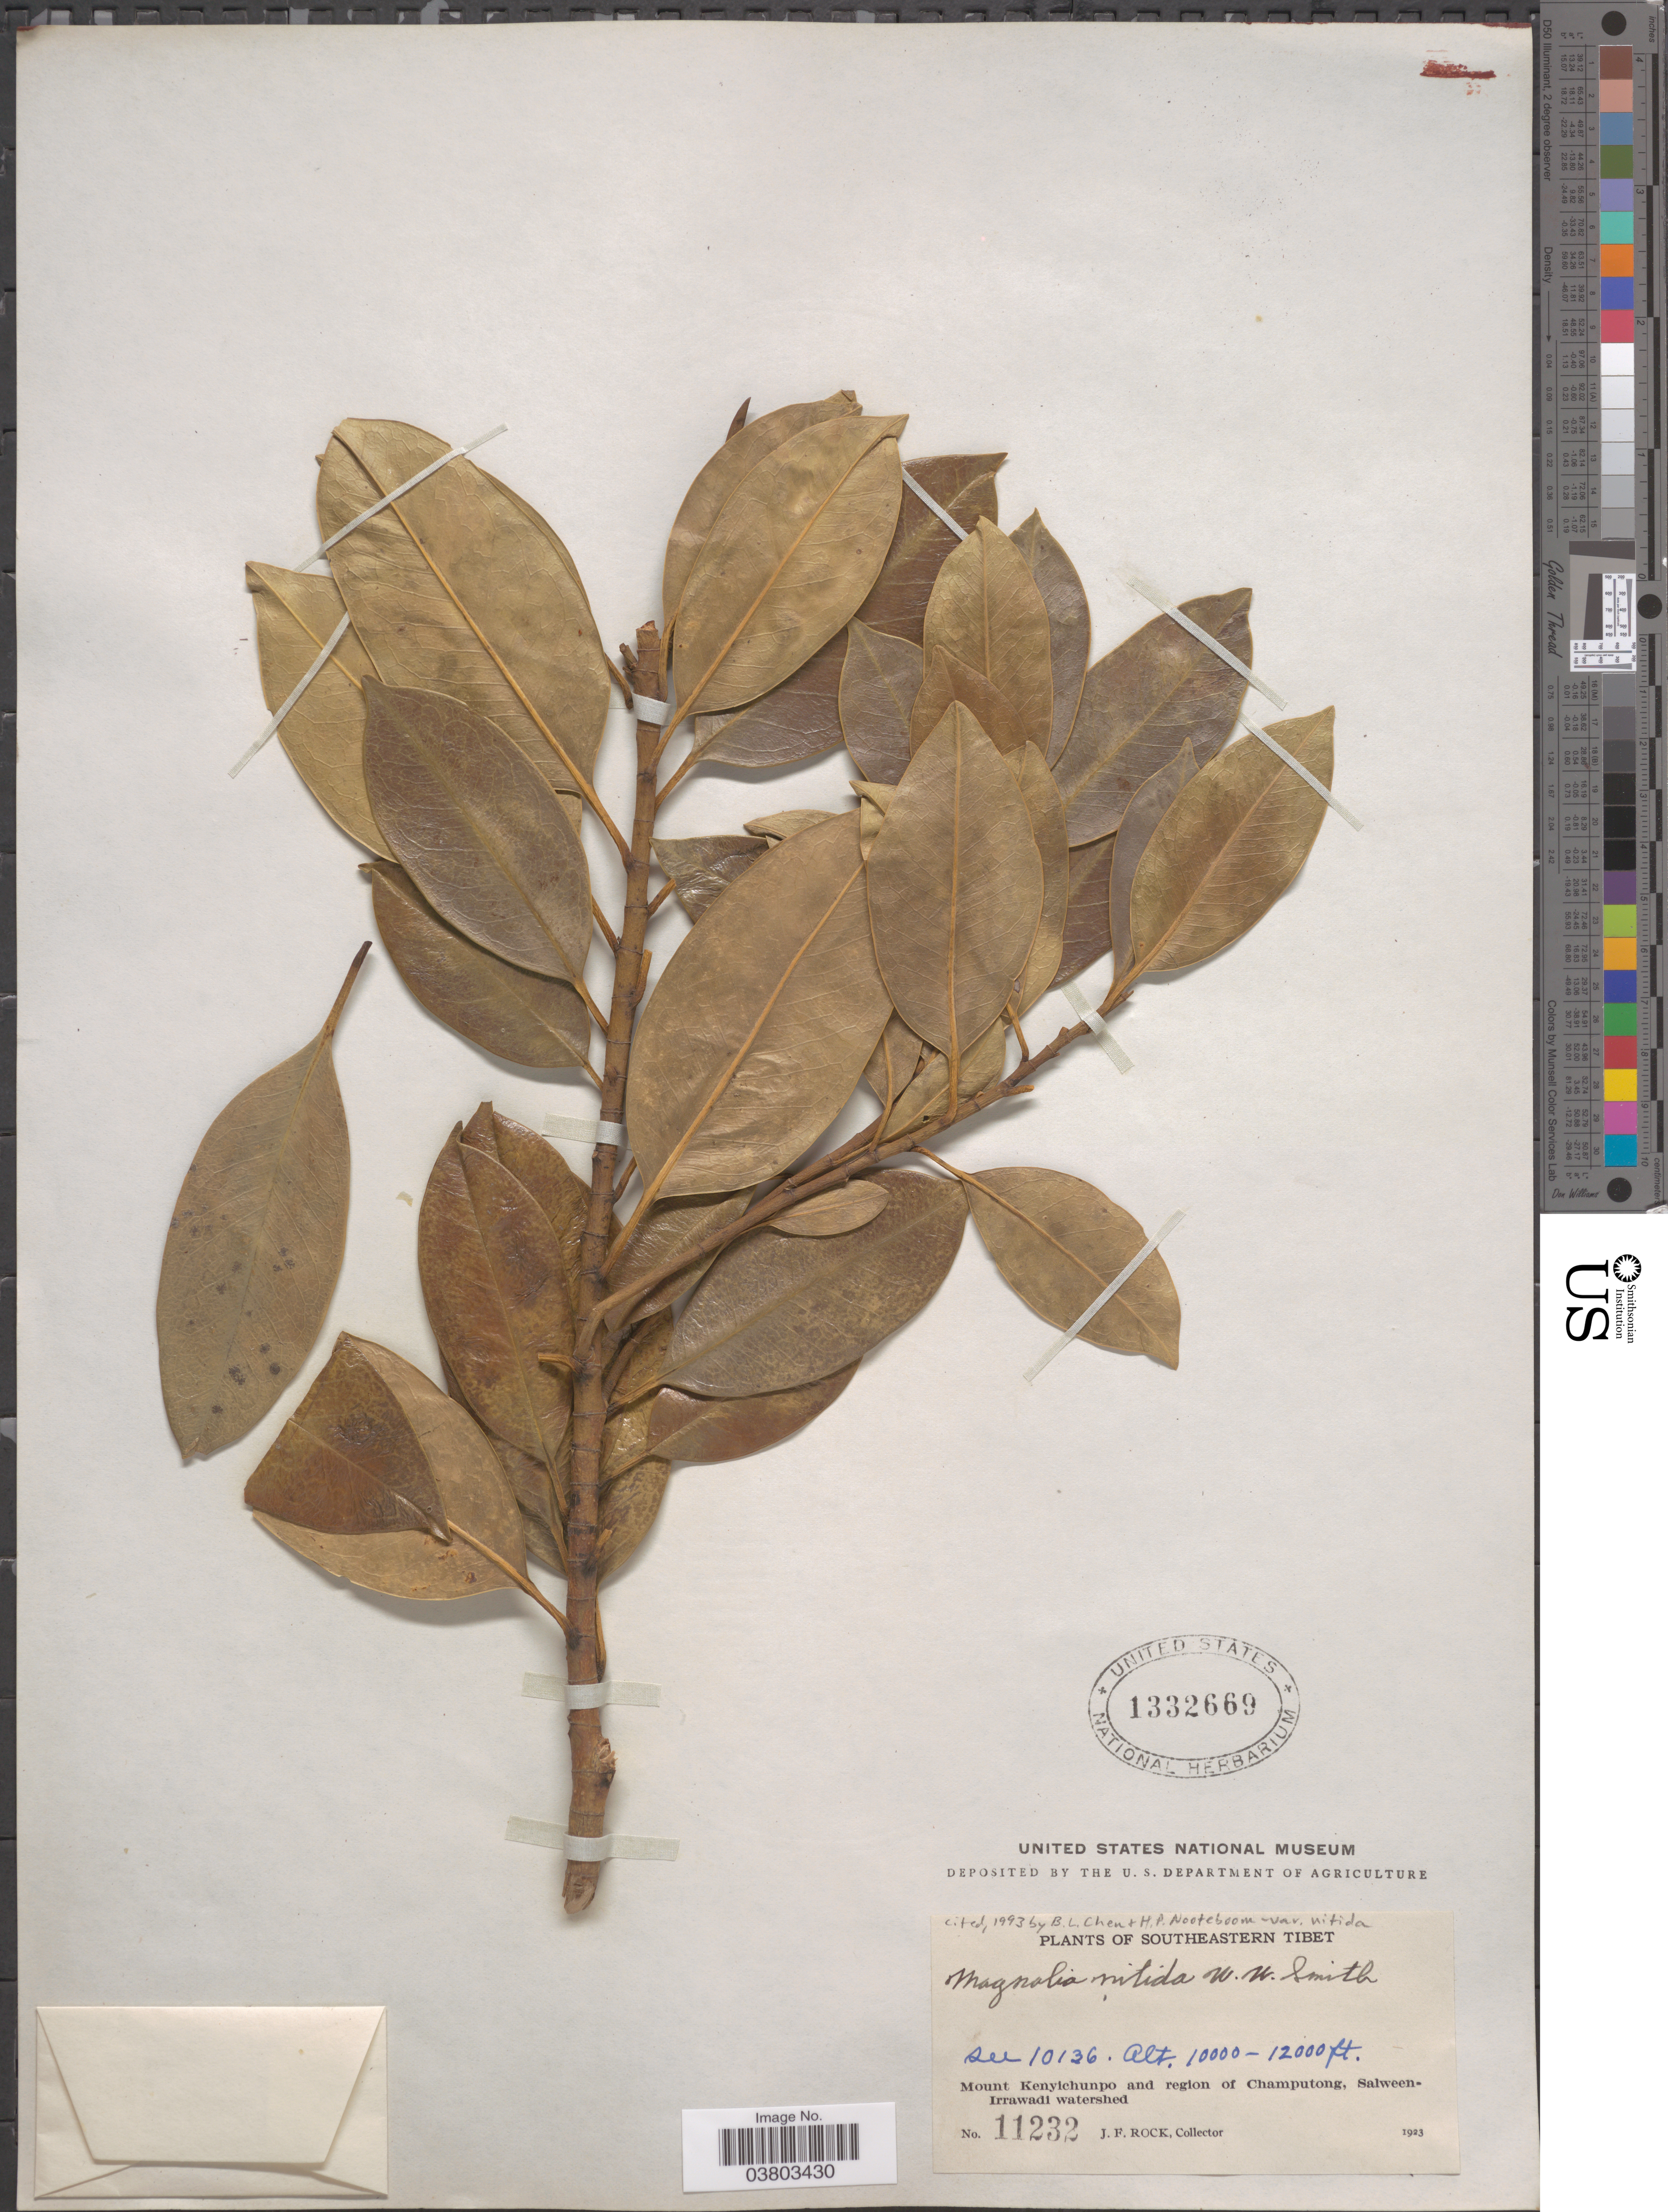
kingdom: Plantae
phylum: Tracheophyta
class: Magnoliopsida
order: Magnoliales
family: Magnoliaceae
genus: Magnolia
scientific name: Magnolia nitida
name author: W.W. Sm.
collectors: J. Rock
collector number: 11232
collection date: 1923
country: China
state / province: Xizang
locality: Southeastern Tibet. Mount Kenyichunpo and region of Champutong, Salween-Irrawadi watershed.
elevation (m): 3048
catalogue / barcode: US 1332669